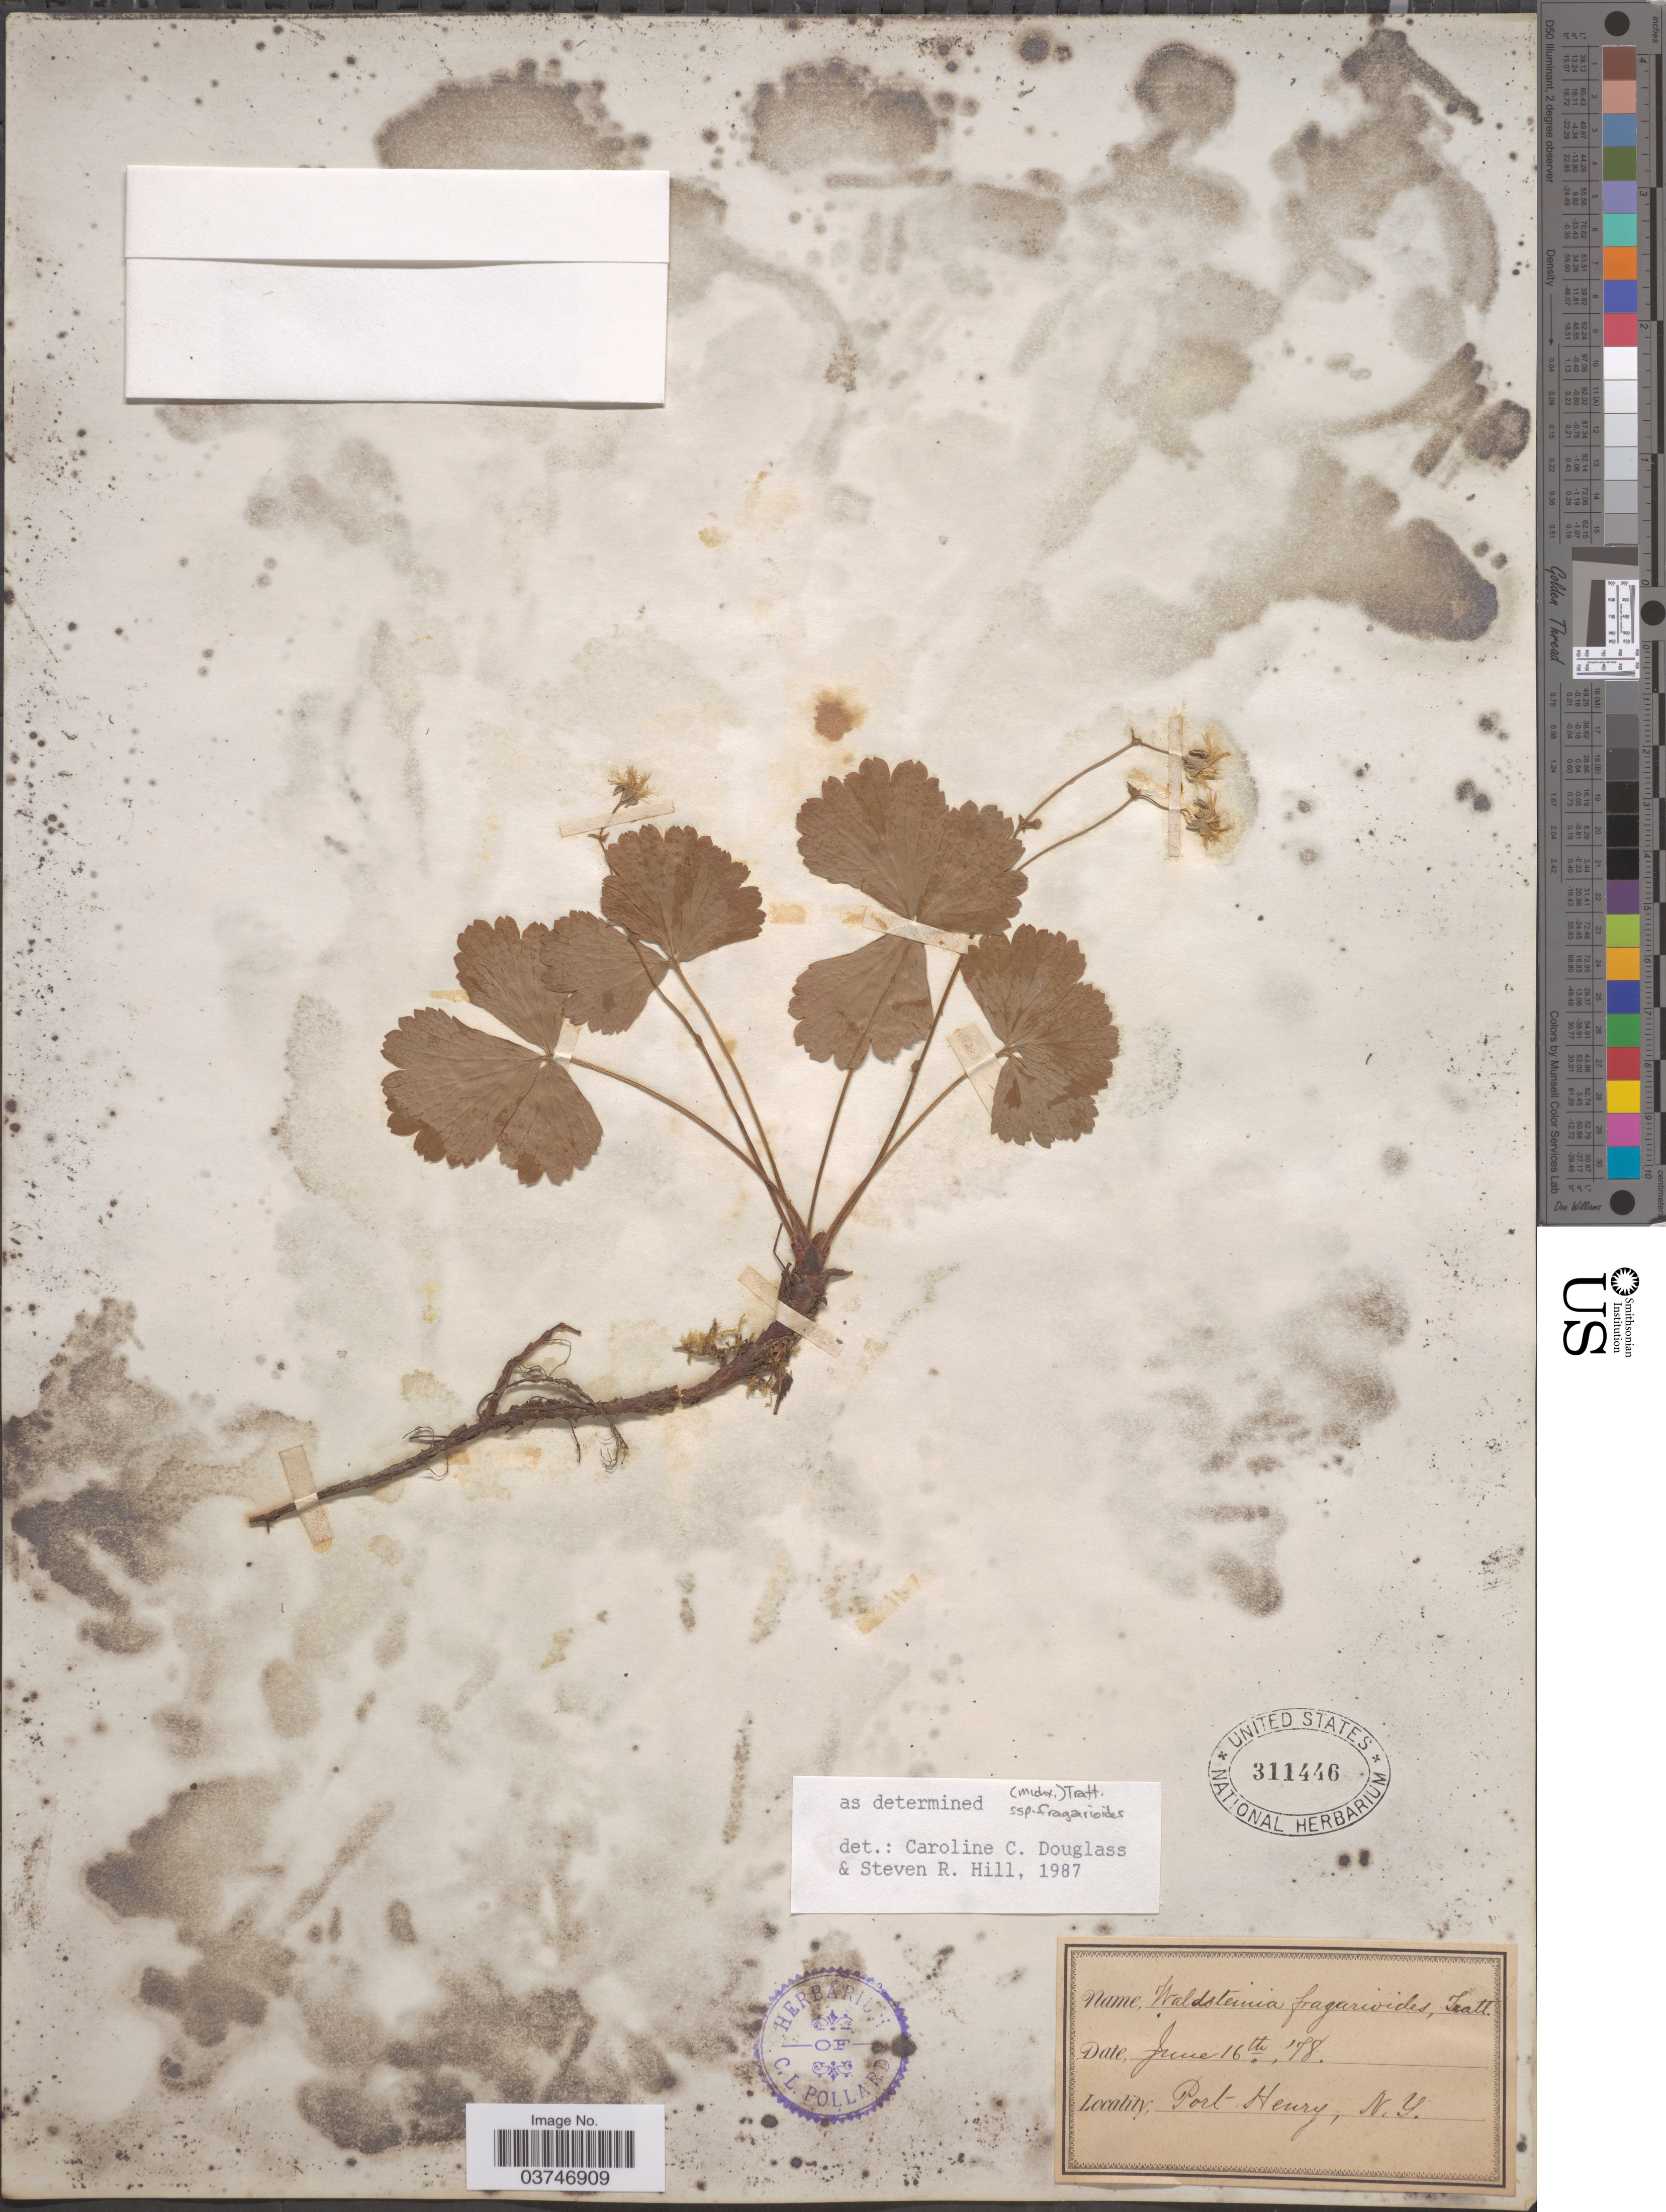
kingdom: Plantae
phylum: Tracheophyta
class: Magnoliopsida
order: Rosales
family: Rosaceae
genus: Waldsteinia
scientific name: Waldsteinia fragarioides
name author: (Michx.) Tratt.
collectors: ex herb. C.L. Pollard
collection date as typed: Transcribed d/m/y: 16/6/78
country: United States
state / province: New York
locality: Port Henry.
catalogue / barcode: US 311446